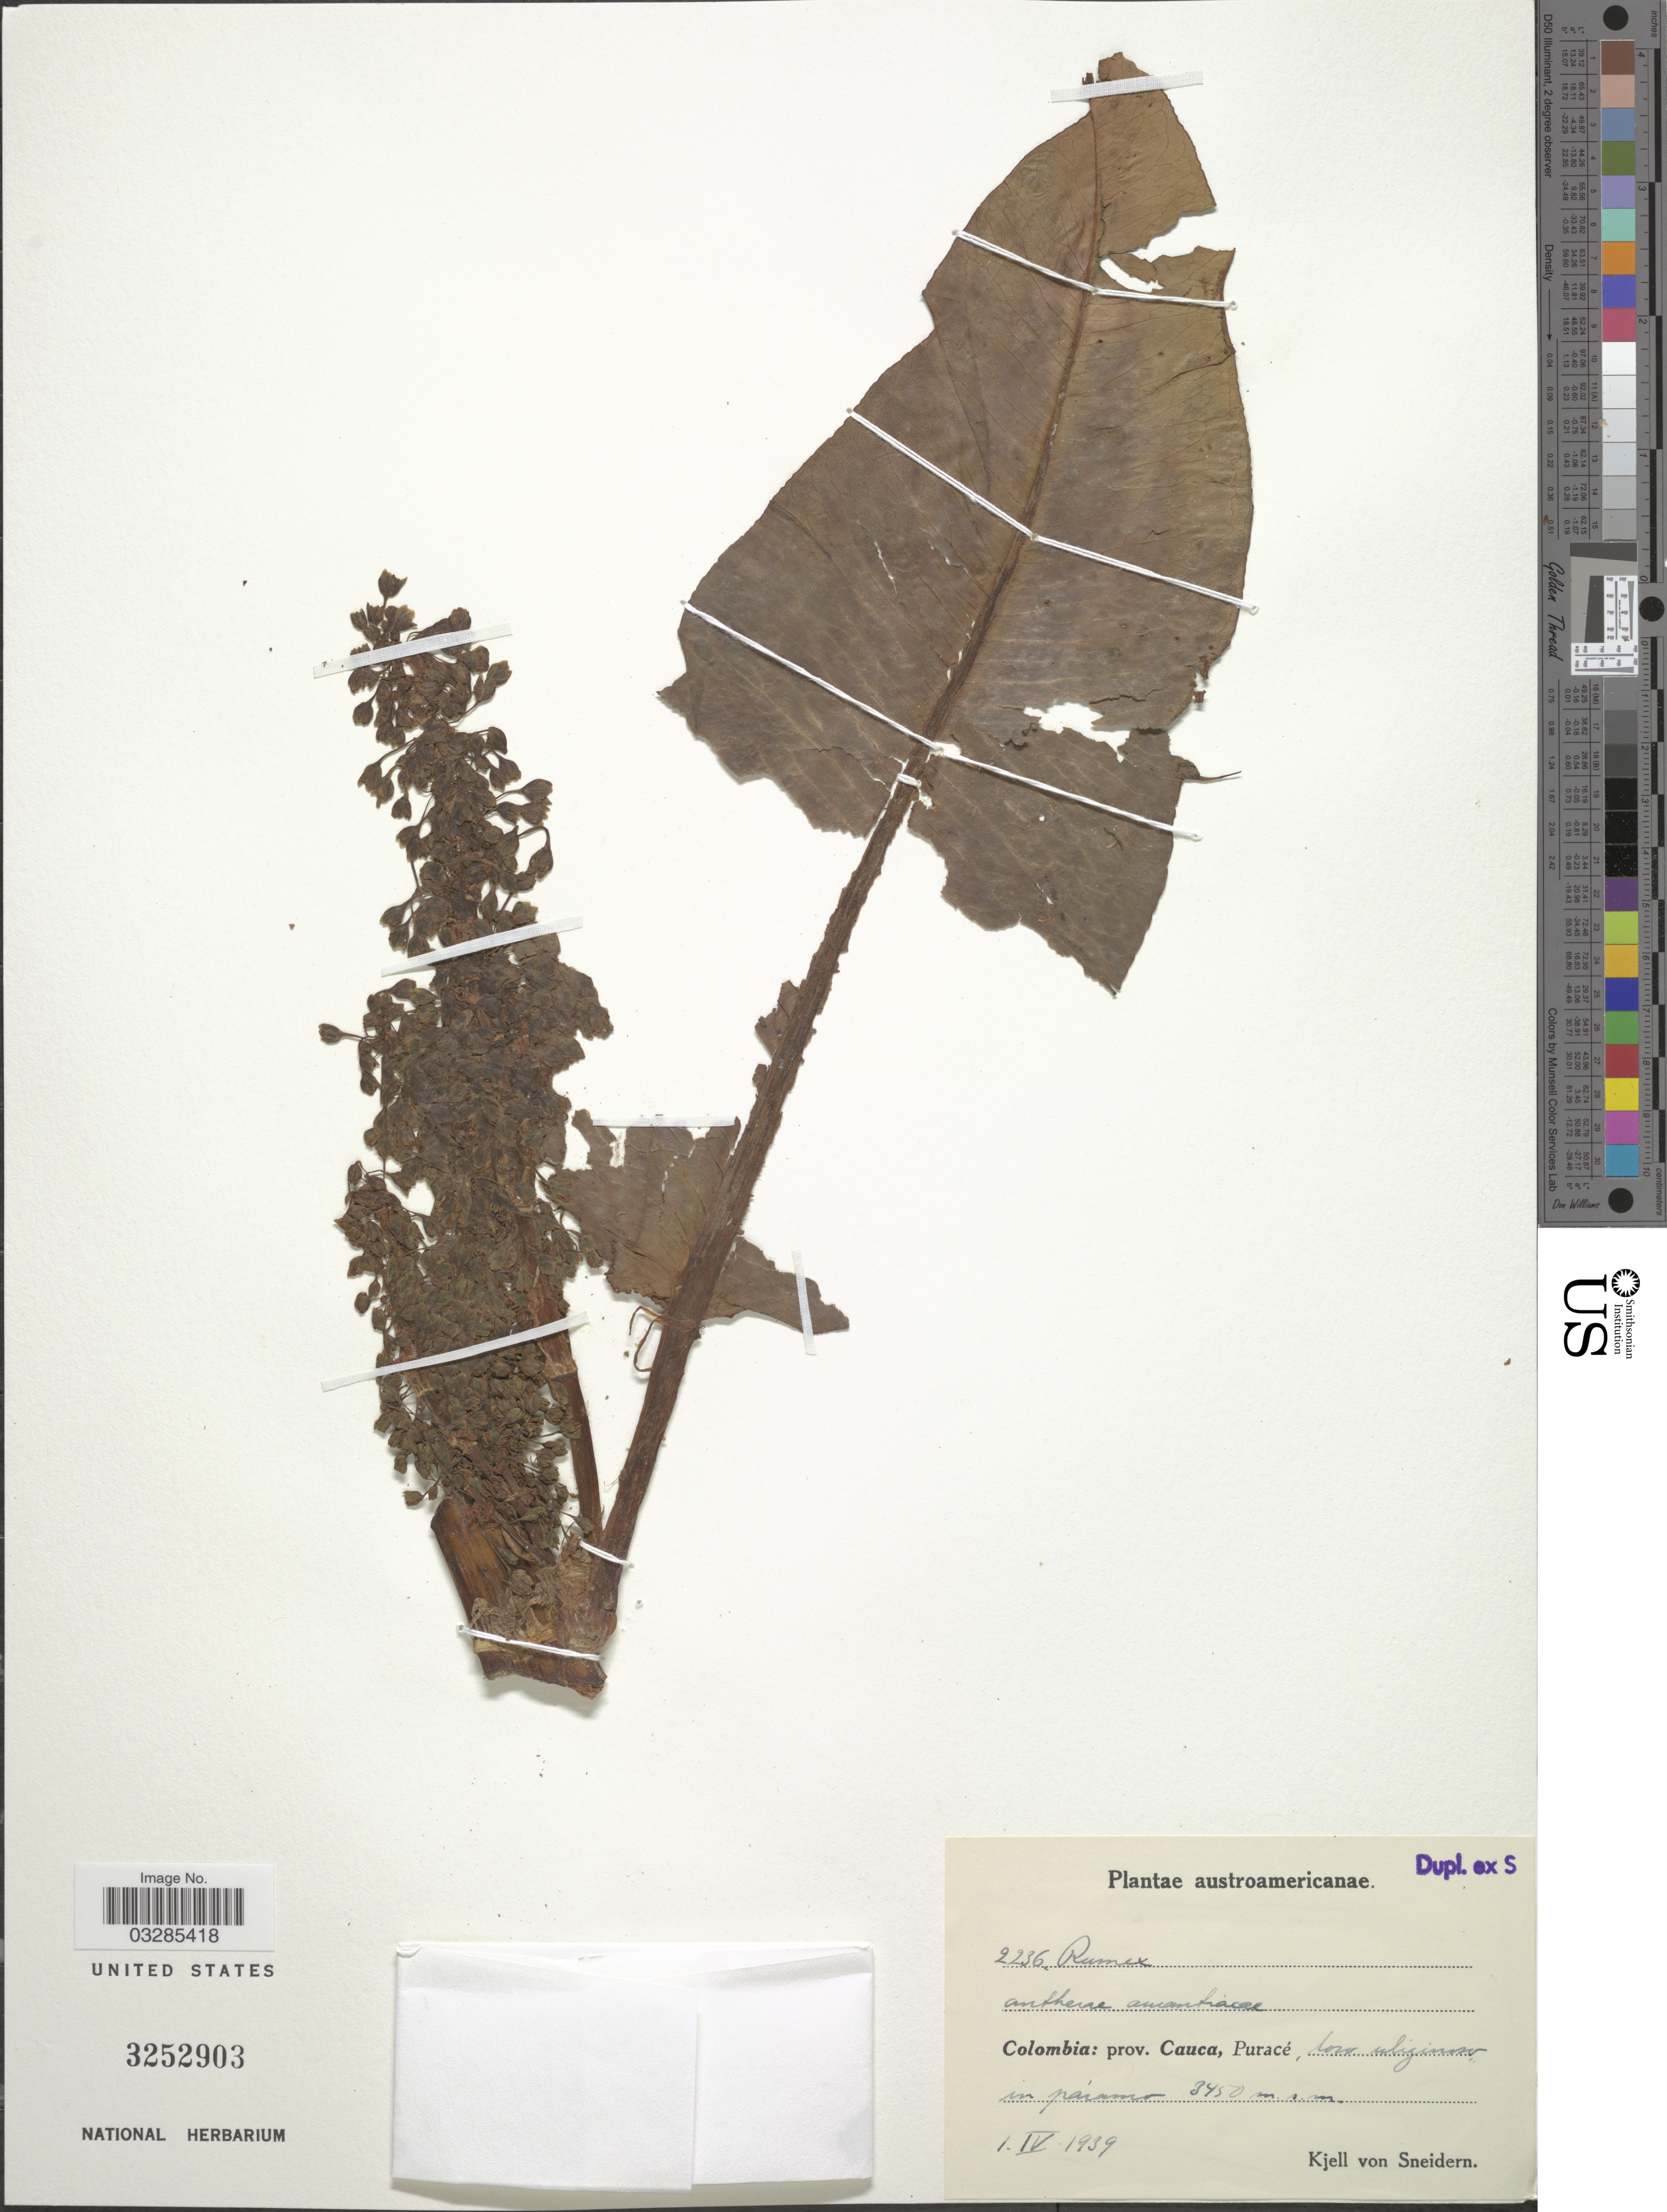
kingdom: Plantae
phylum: Tracheophyta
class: Magnoliopsida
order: Caryophyllales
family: Polygonaceae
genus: Rumex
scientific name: Rumex sp.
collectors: K. von Sneidern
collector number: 2236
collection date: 1939-04-01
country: Colombia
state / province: Cauca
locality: Puracé.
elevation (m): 3450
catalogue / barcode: US 3252903